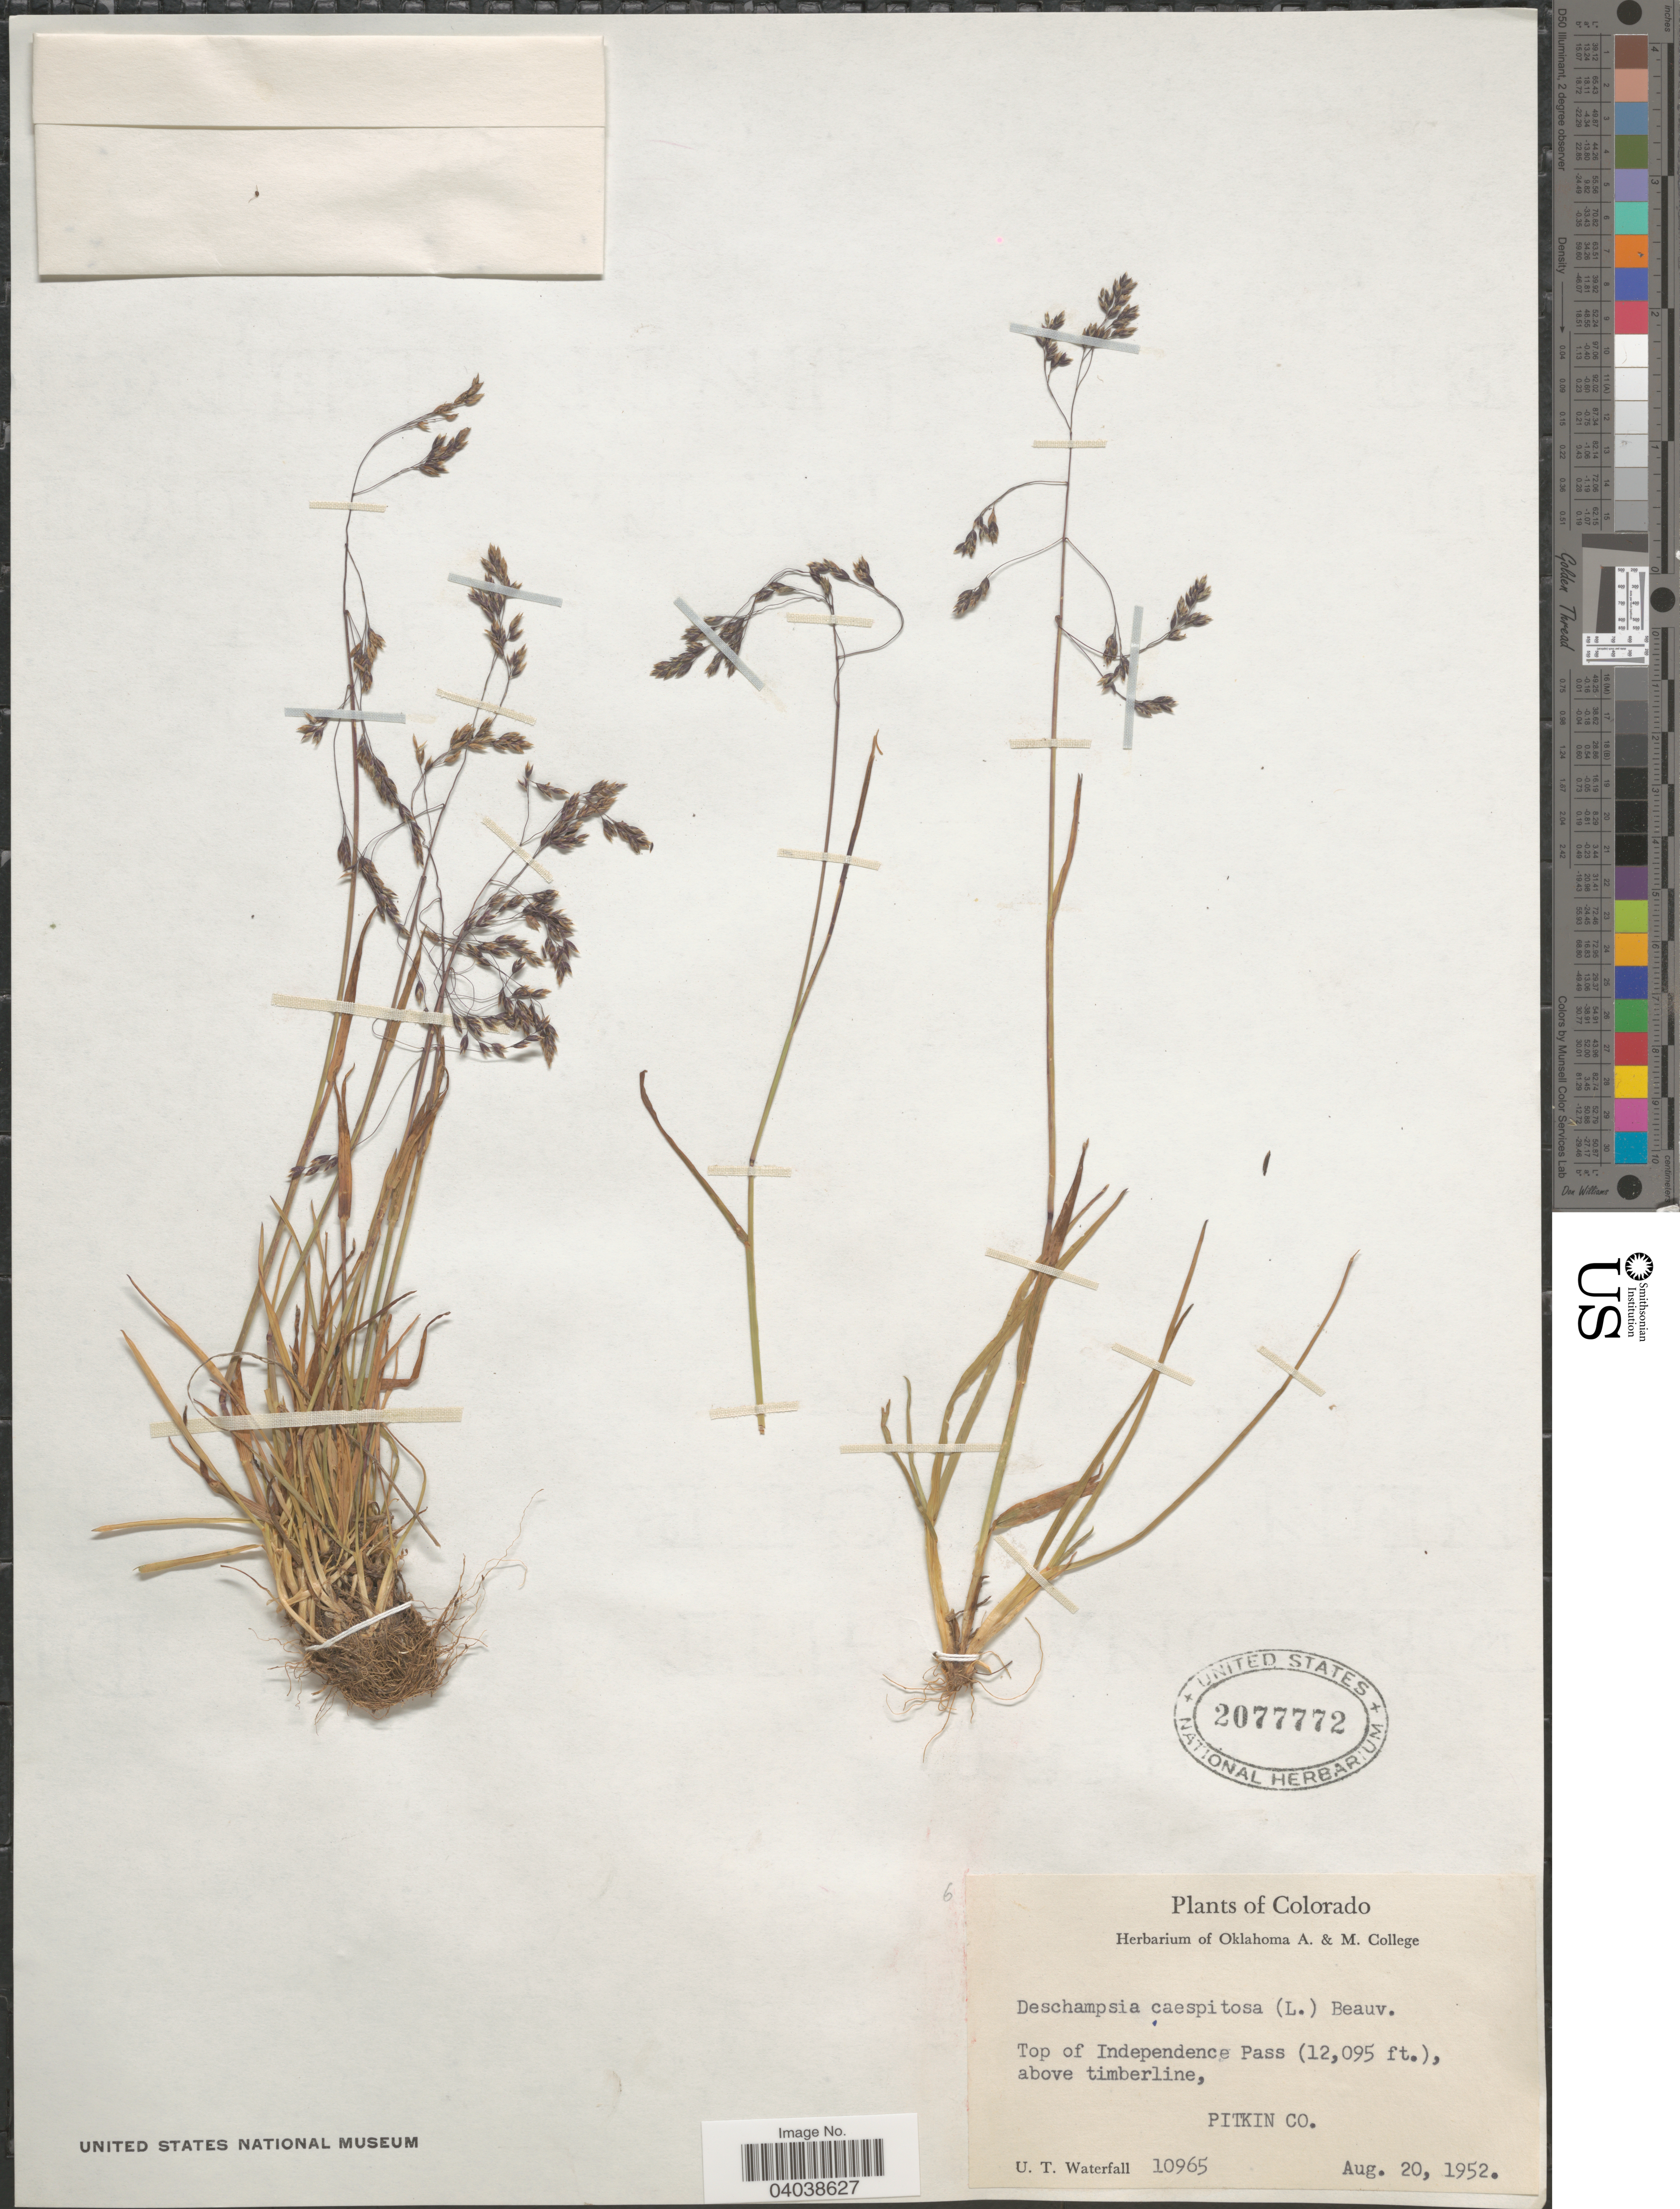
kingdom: Plantae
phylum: Tracheophyta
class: Liliopsida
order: Poales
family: Poaceae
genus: Deschampsia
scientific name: Deschampsia cespitosa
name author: (L.) P. Beauv.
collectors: U. T. Waterfall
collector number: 10965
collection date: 1952-08-20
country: United States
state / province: Colorado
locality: Top of Independence Pass, above timberline, Pitkin Co.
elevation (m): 3687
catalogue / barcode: US 2077772